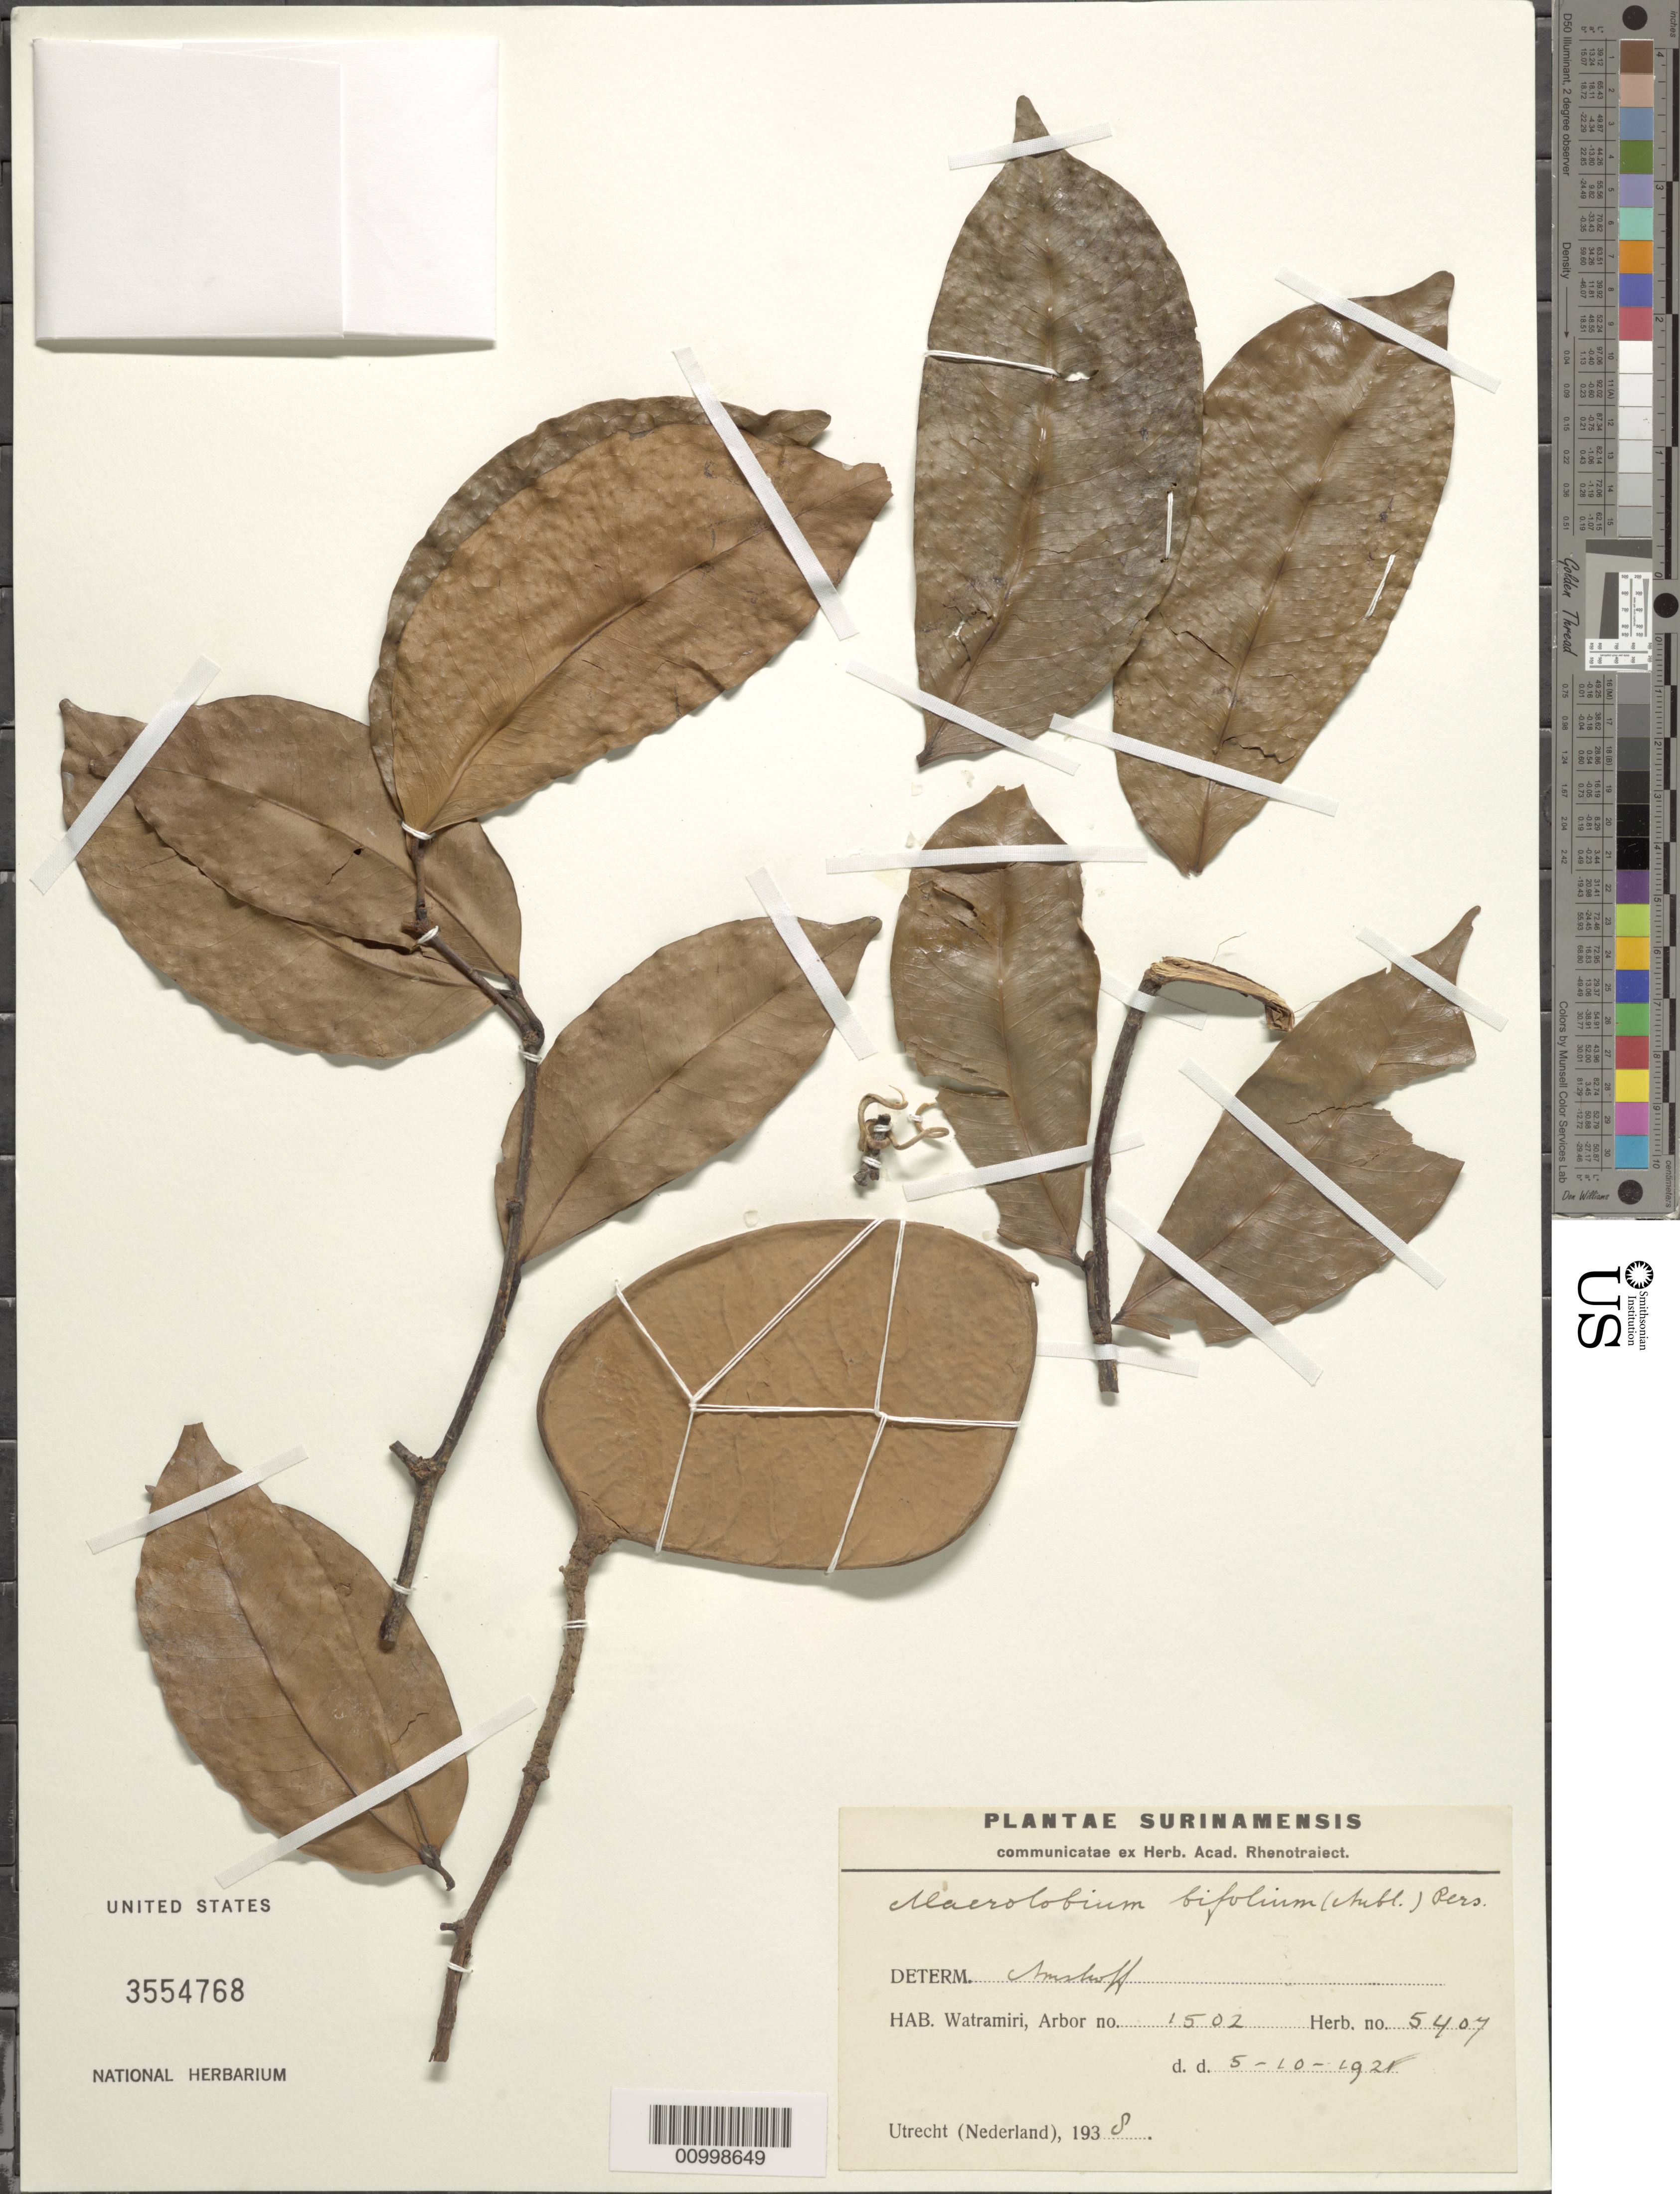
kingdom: Plantae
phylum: Tracheophyta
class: Magnoliopsida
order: Fabales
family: Fabaceae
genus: Macrolobium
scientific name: Macrolobium bifolium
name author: (Aubl.) Pers.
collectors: -. Utrecht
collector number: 1938?/1502/5407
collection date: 1921-10-05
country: Suriname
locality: Surinamensis. Hab. Watarmiri, Arbor.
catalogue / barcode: US 3554768